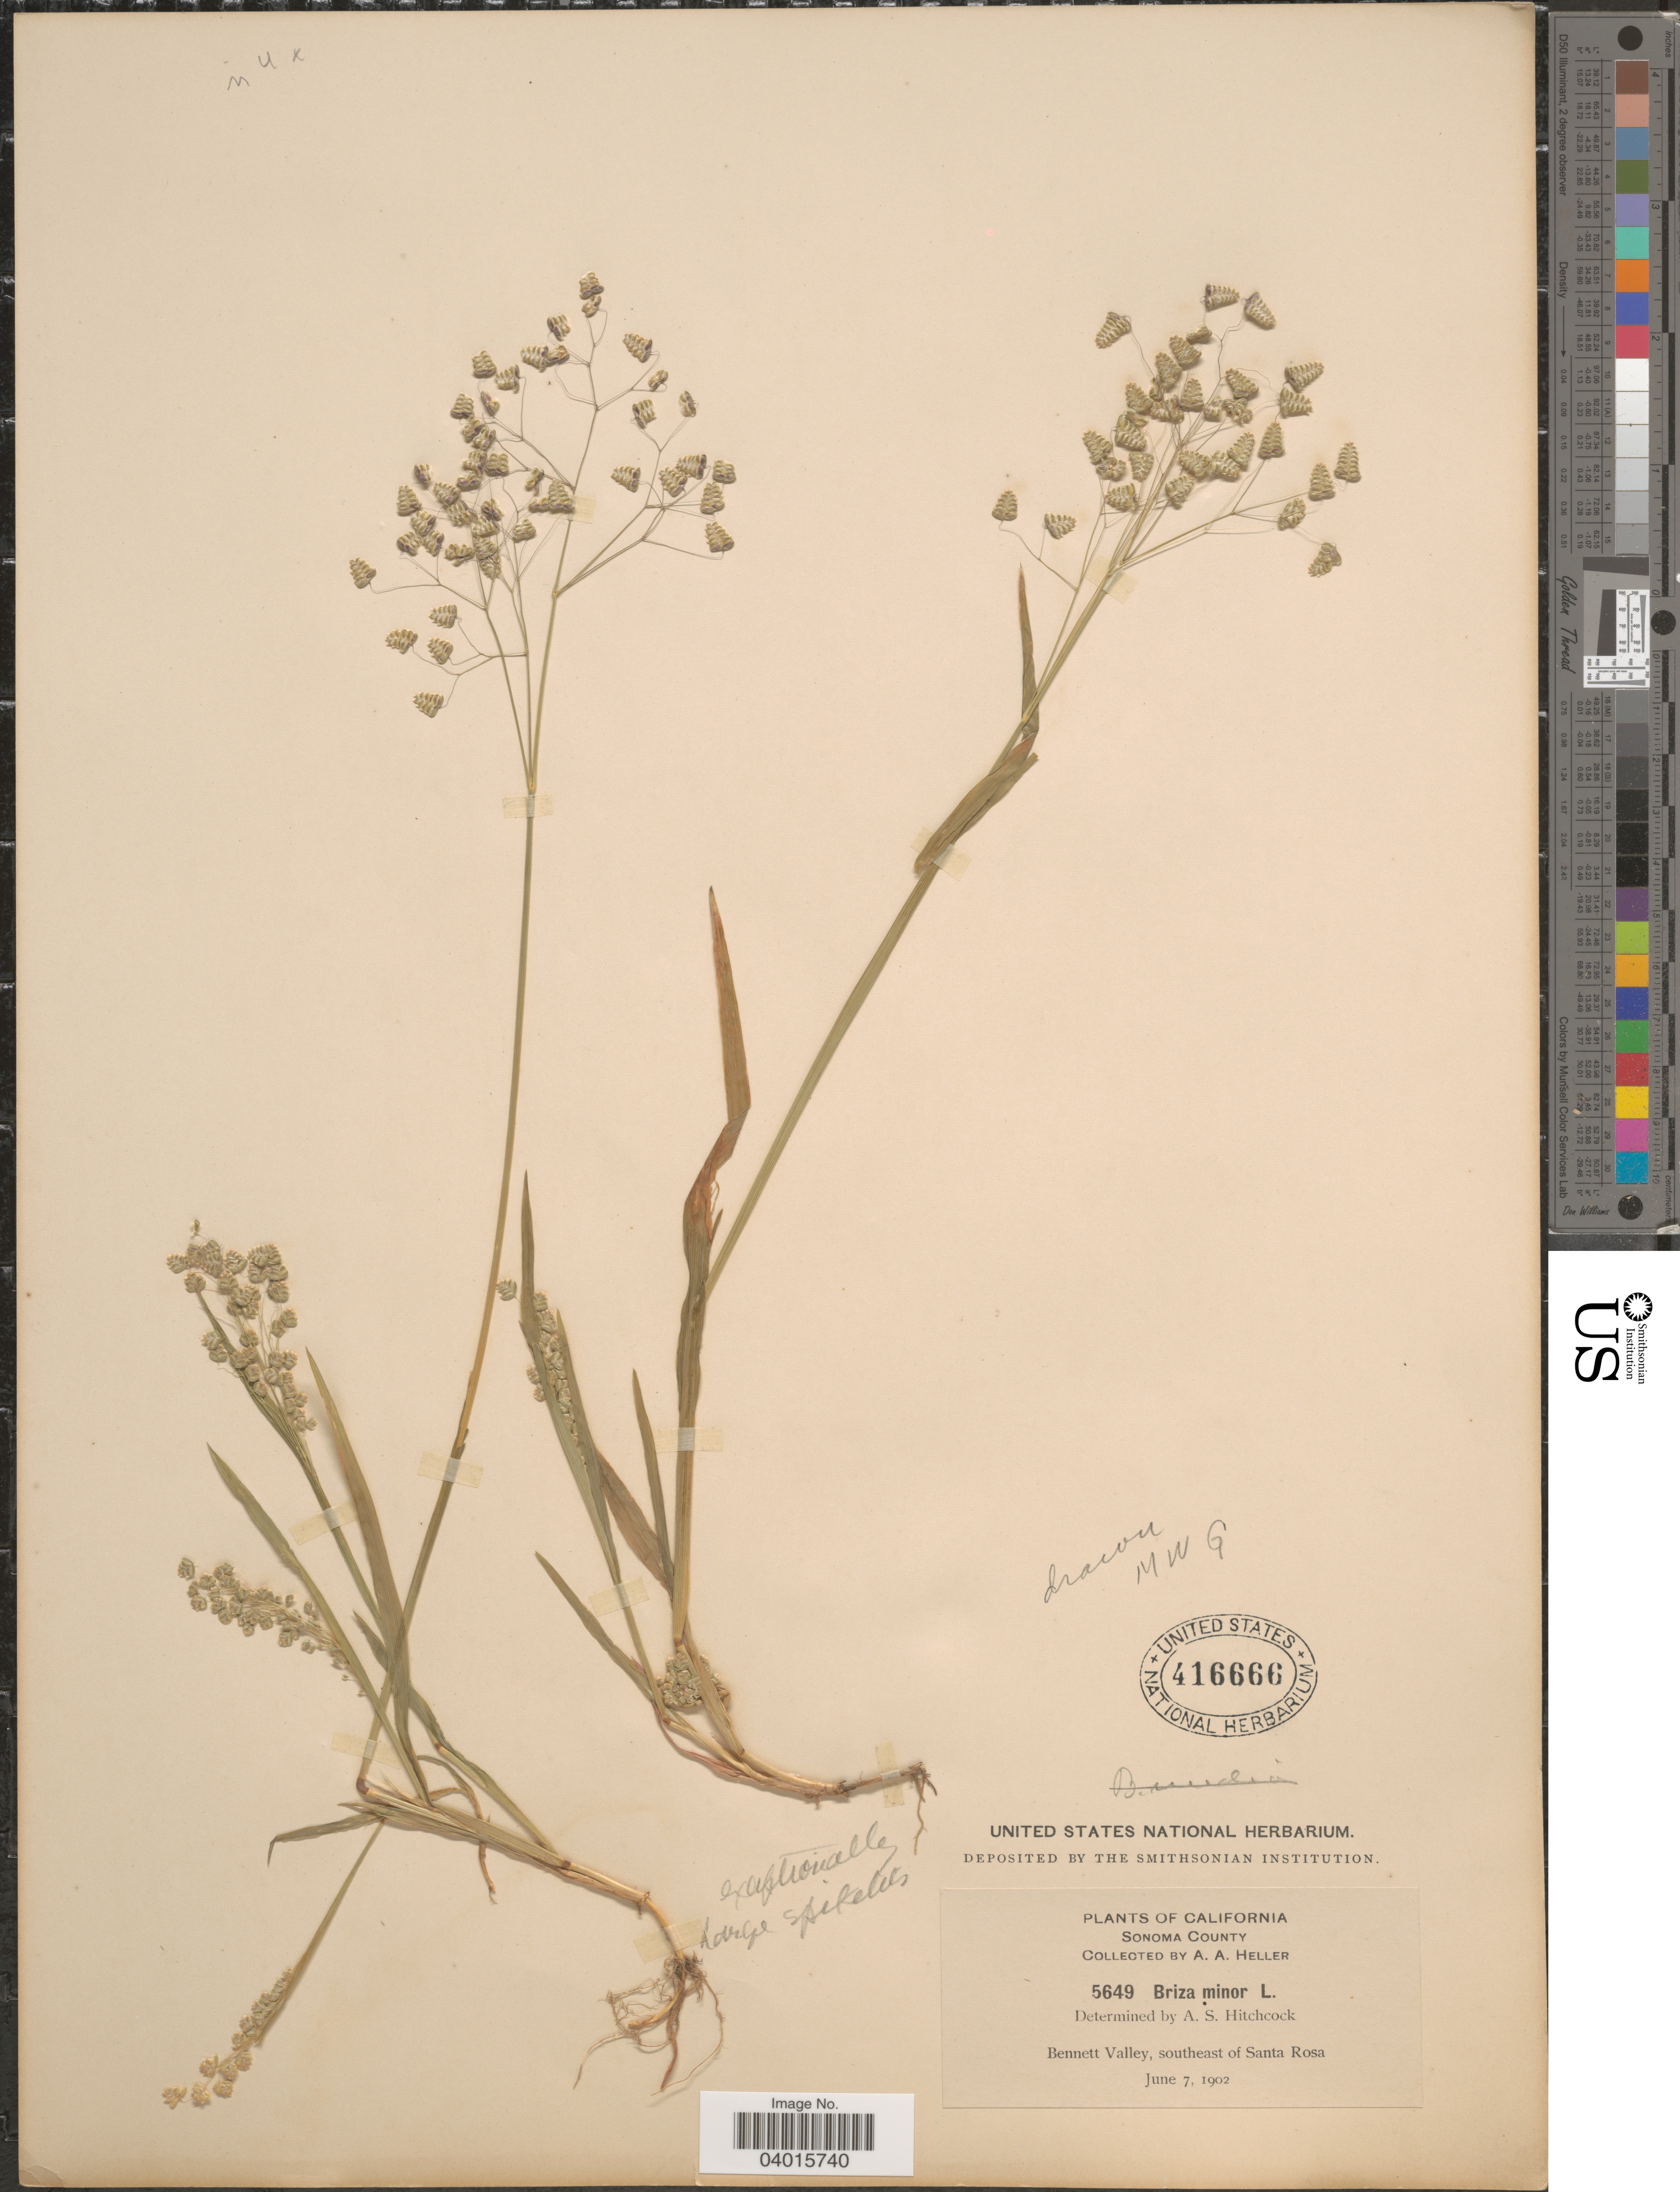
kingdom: Plantae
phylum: Tracheophyta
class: Liliopsida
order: Poales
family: Poaceae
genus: Briza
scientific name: Briza minor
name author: L.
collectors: A. A. Heller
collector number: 5649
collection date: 1902-06-07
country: United States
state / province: California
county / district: Sonoma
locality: Sonoma County. Bennett Valley, southeast of Santa Rosa.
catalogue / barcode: US 416666